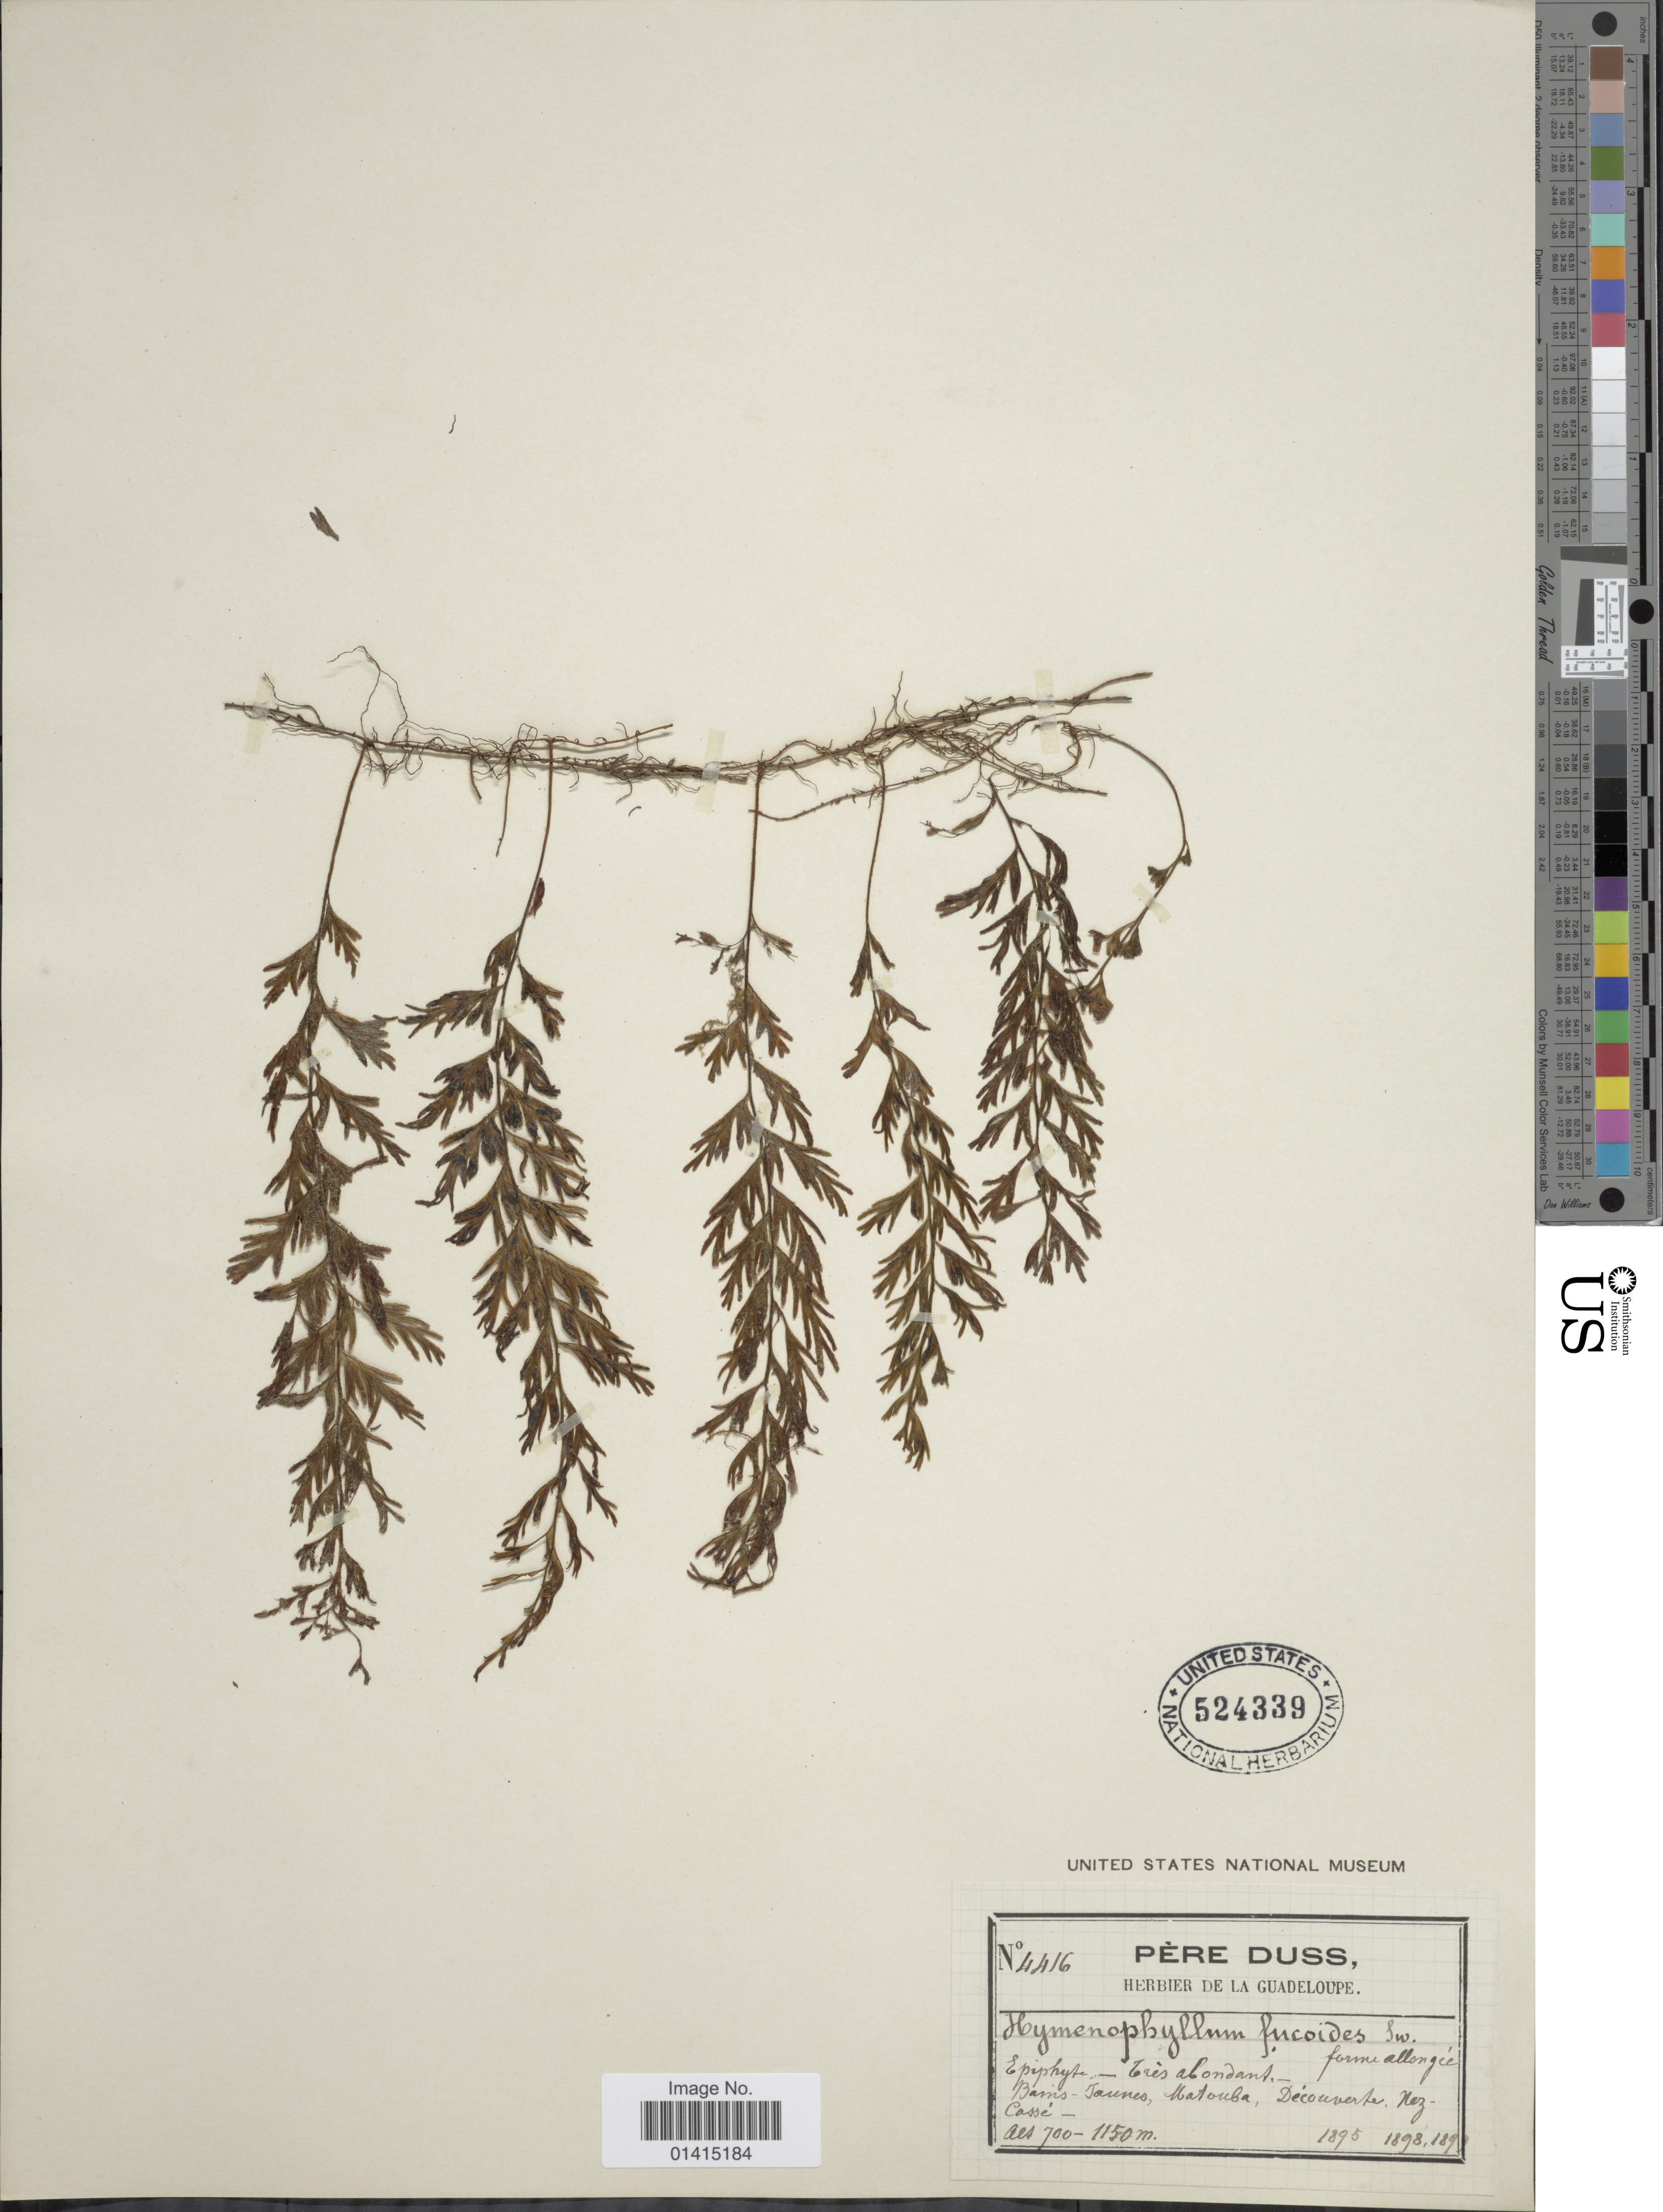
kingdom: Plantae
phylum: Tracheophyta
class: Polypodiopsida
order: Hymenophyllales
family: Hymenophyllaceae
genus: Hymenophyllum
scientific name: Hymenophyllum fucoides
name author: (Sw.) Sw.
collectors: Père Duss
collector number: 4416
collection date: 1898/1899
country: Guadeloupe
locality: Bains-Taunes, Matouba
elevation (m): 700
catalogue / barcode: US 524339